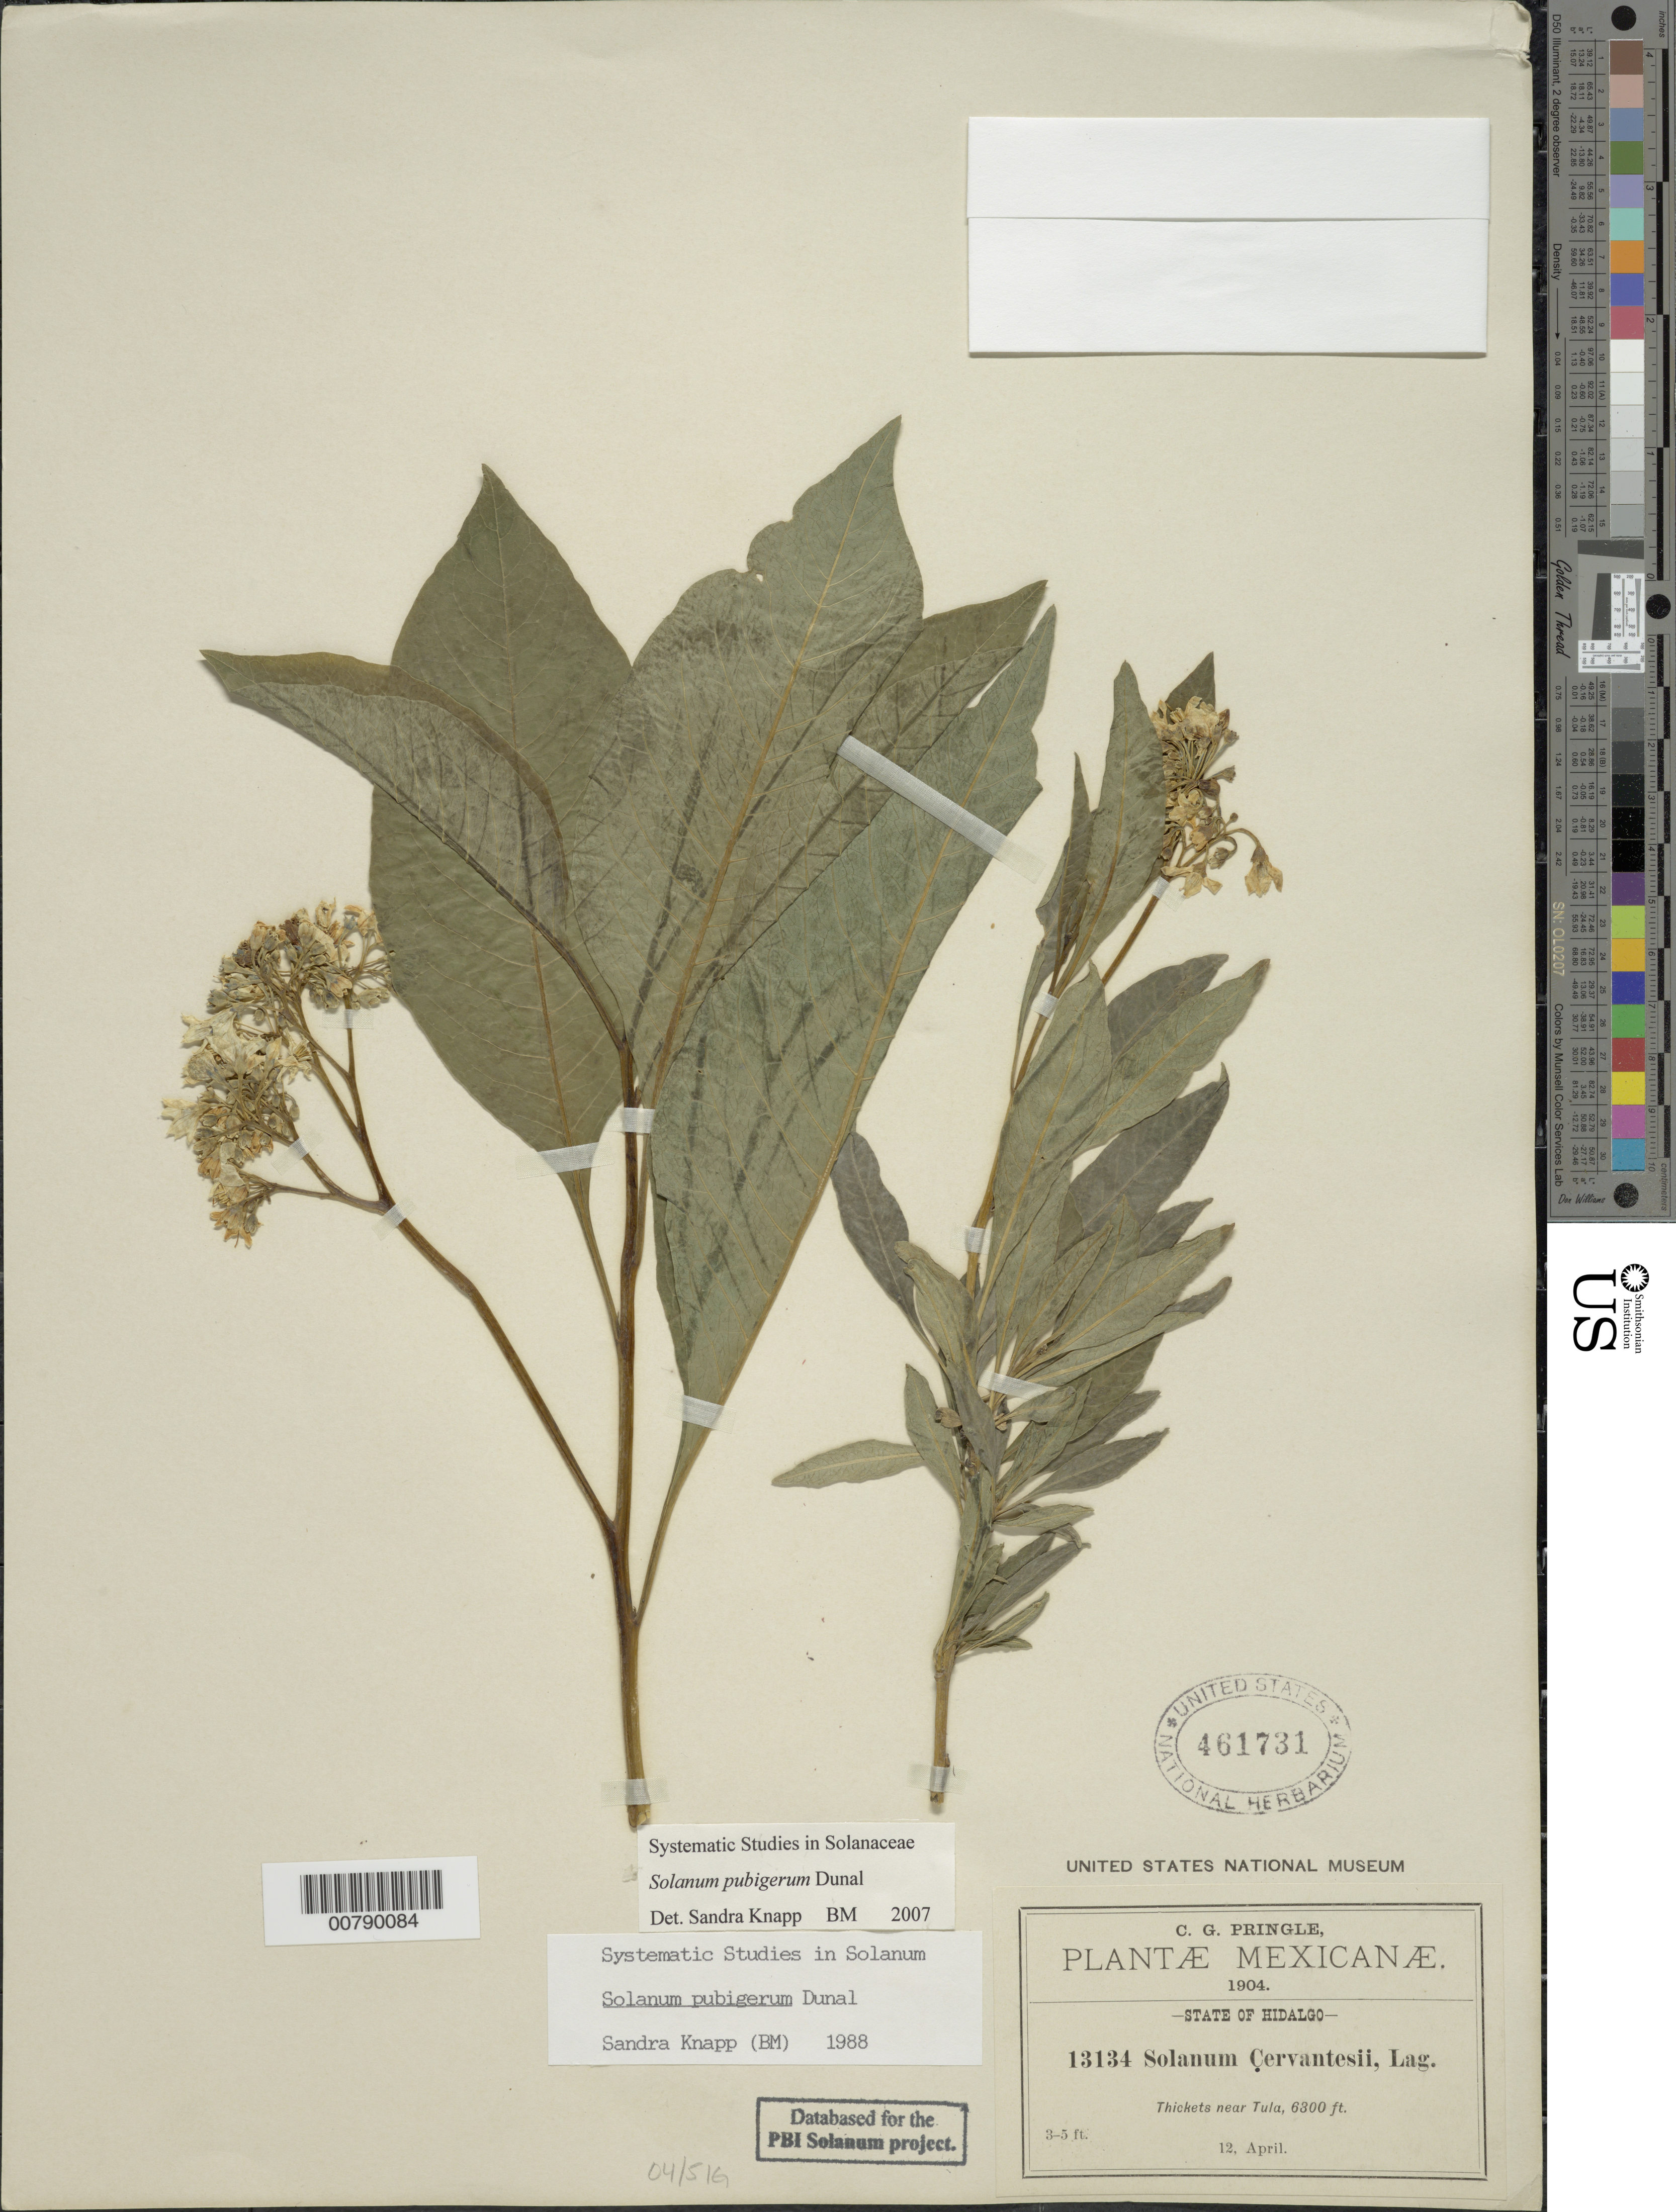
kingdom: Plantae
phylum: Tracheophyta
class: Magnoliopsida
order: Solanales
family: Solanaceae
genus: Solanum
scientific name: Solanum pubigerum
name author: Dunal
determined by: Knapp, S. D.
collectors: C. G. Pringle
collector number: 13134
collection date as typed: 12 Apr 1940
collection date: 1940-04-12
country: Mexico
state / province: Hidalgo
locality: near Tula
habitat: Thickets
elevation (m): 1920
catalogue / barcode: US 461731